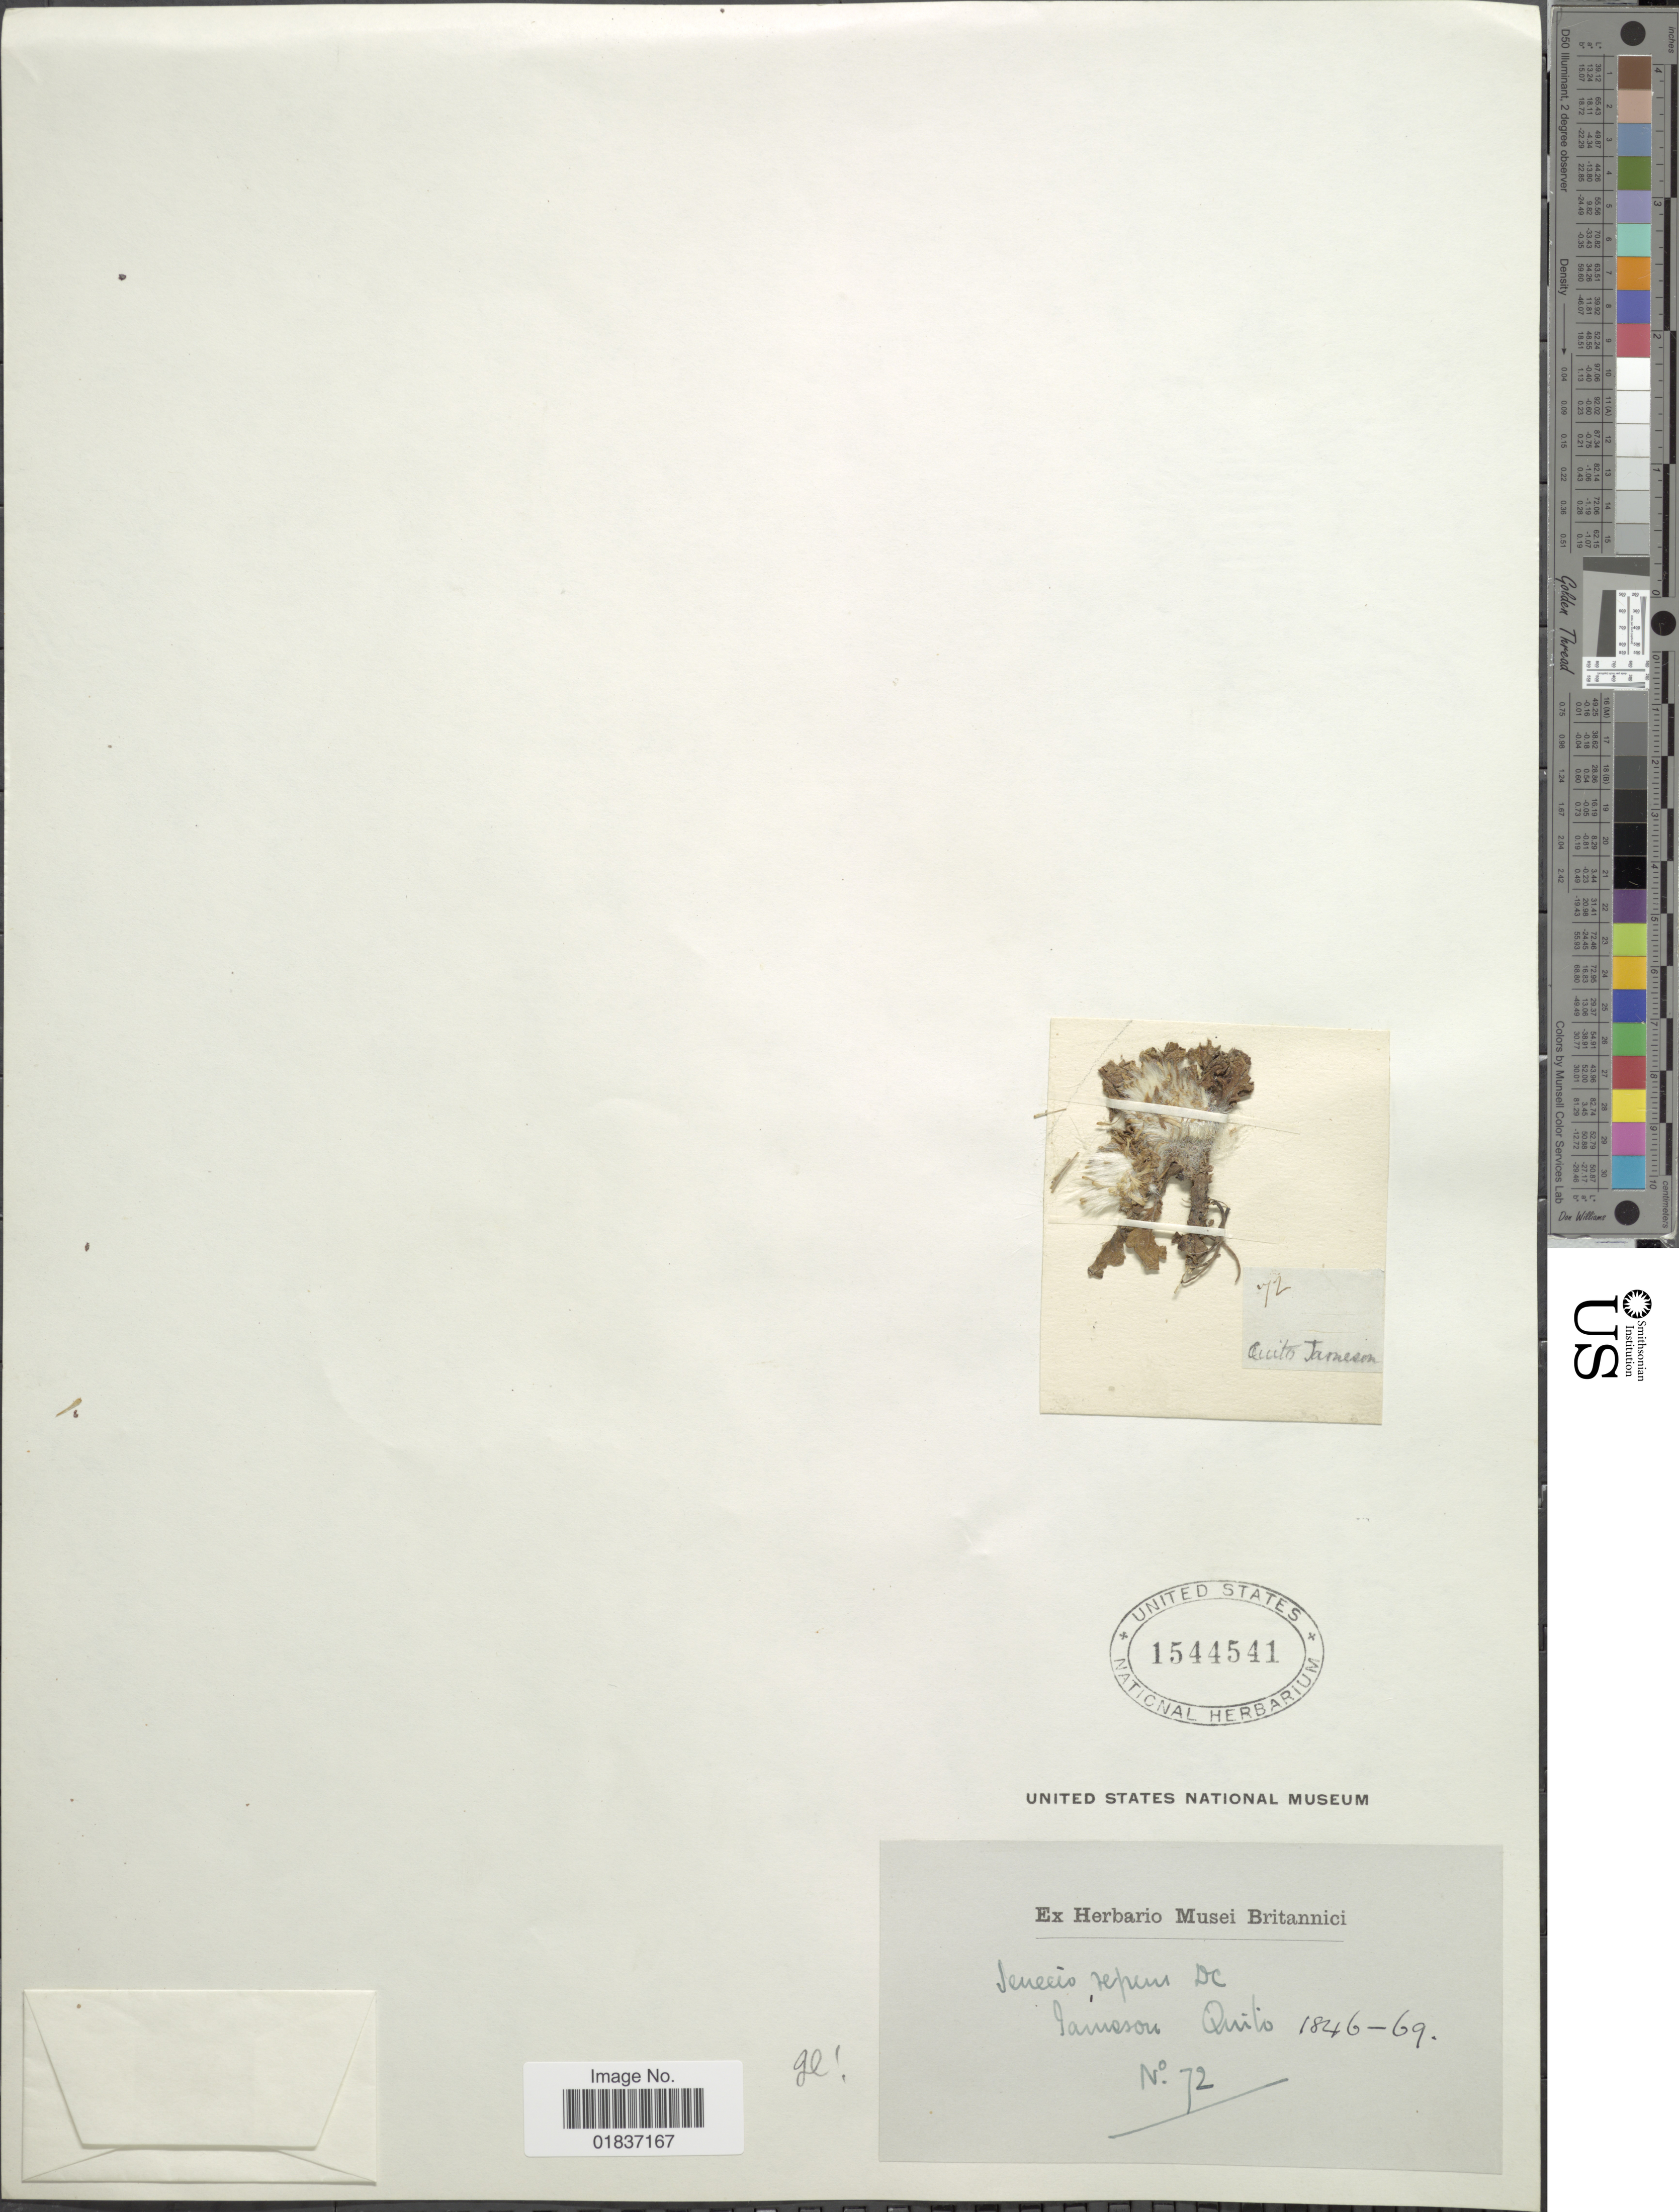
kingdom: Plantae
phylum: Tracheophyta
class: Magnoliopsida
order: Asterales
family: Asteraceae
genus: Senecio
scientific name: Senecio rhizocephalus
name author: Turcz.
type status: Isosyntype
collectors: W. Jameson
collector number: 72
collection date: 1846/1869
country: Ecuador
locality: Quito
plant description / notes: Specimen annotated as isolectotype by L. Salomon (2017)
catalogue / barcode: US 1544541